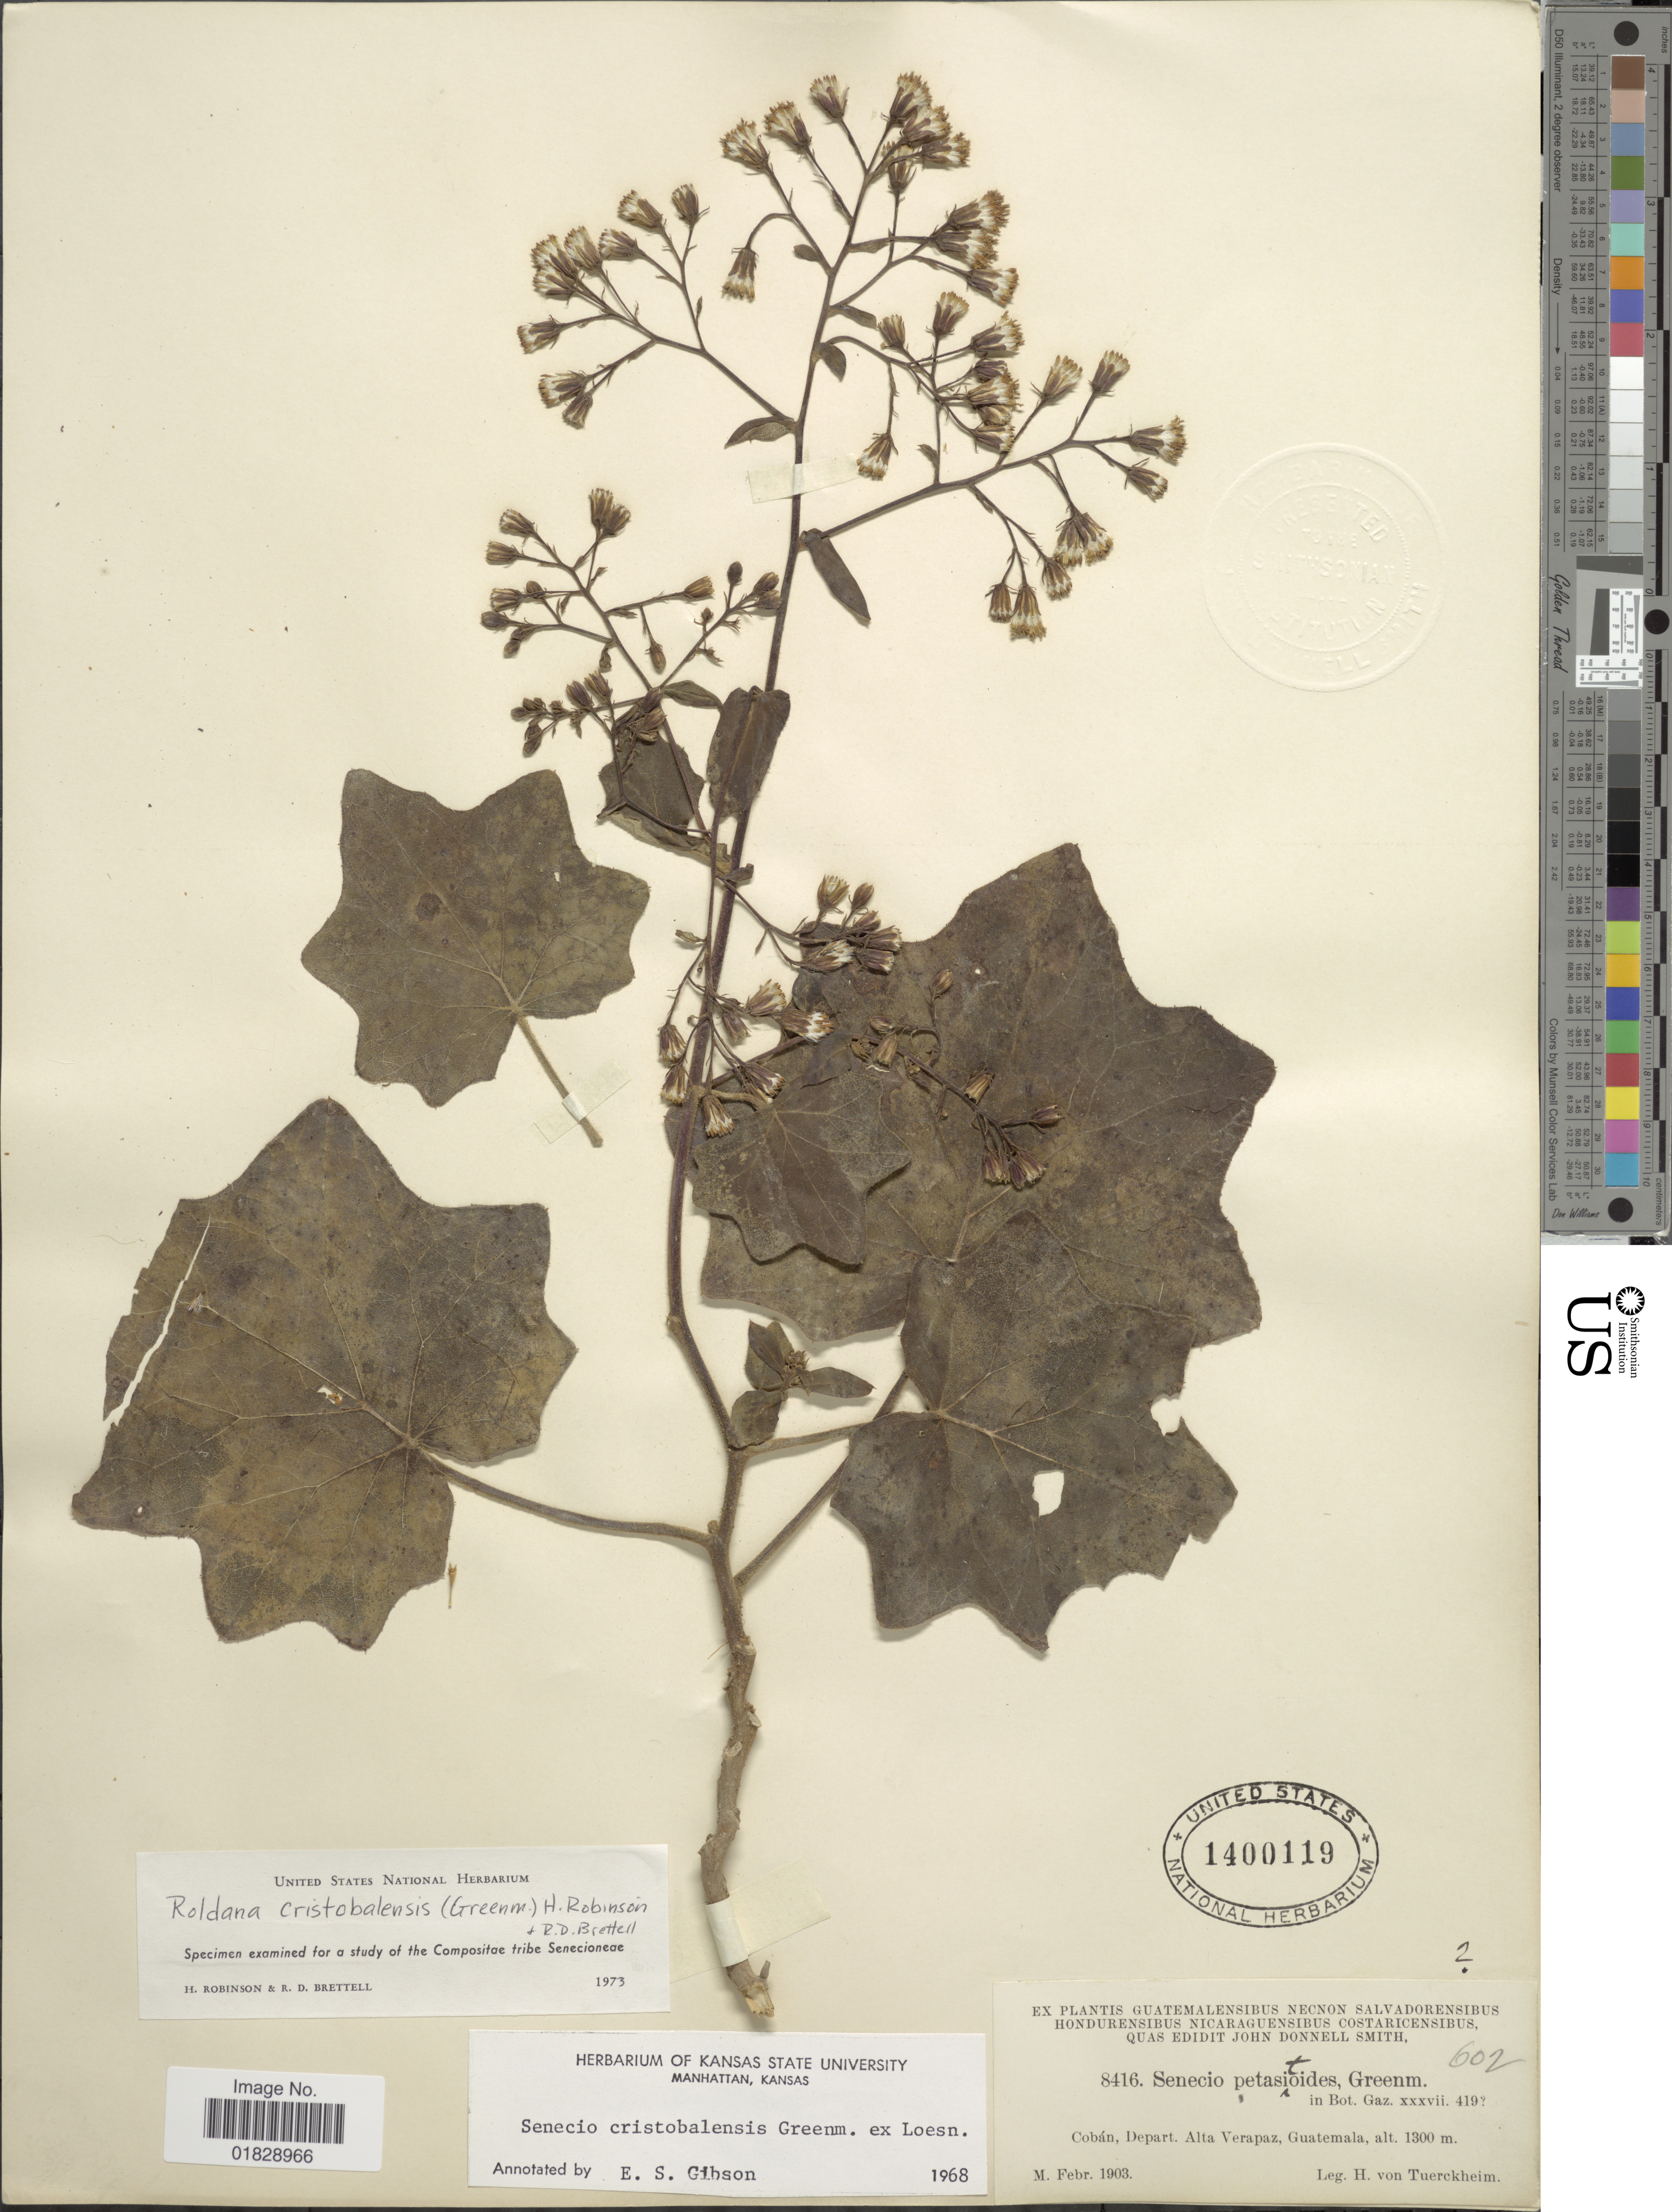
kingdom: Plantae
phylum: Tracheophyta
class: Magnoliopsida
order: Asterales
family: Asteraceae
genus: Roldana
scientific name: Roldana cristobalensis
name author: (Greenm.) H. Rob. & Brettell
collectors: H. von Tuerckheim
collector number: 8416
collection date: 1903-02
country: Guatemala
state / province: Alta Verapaz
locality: Cobán, Depart. Alta Verapaz, Guatemala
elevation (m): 1300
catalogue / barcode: US 1400119